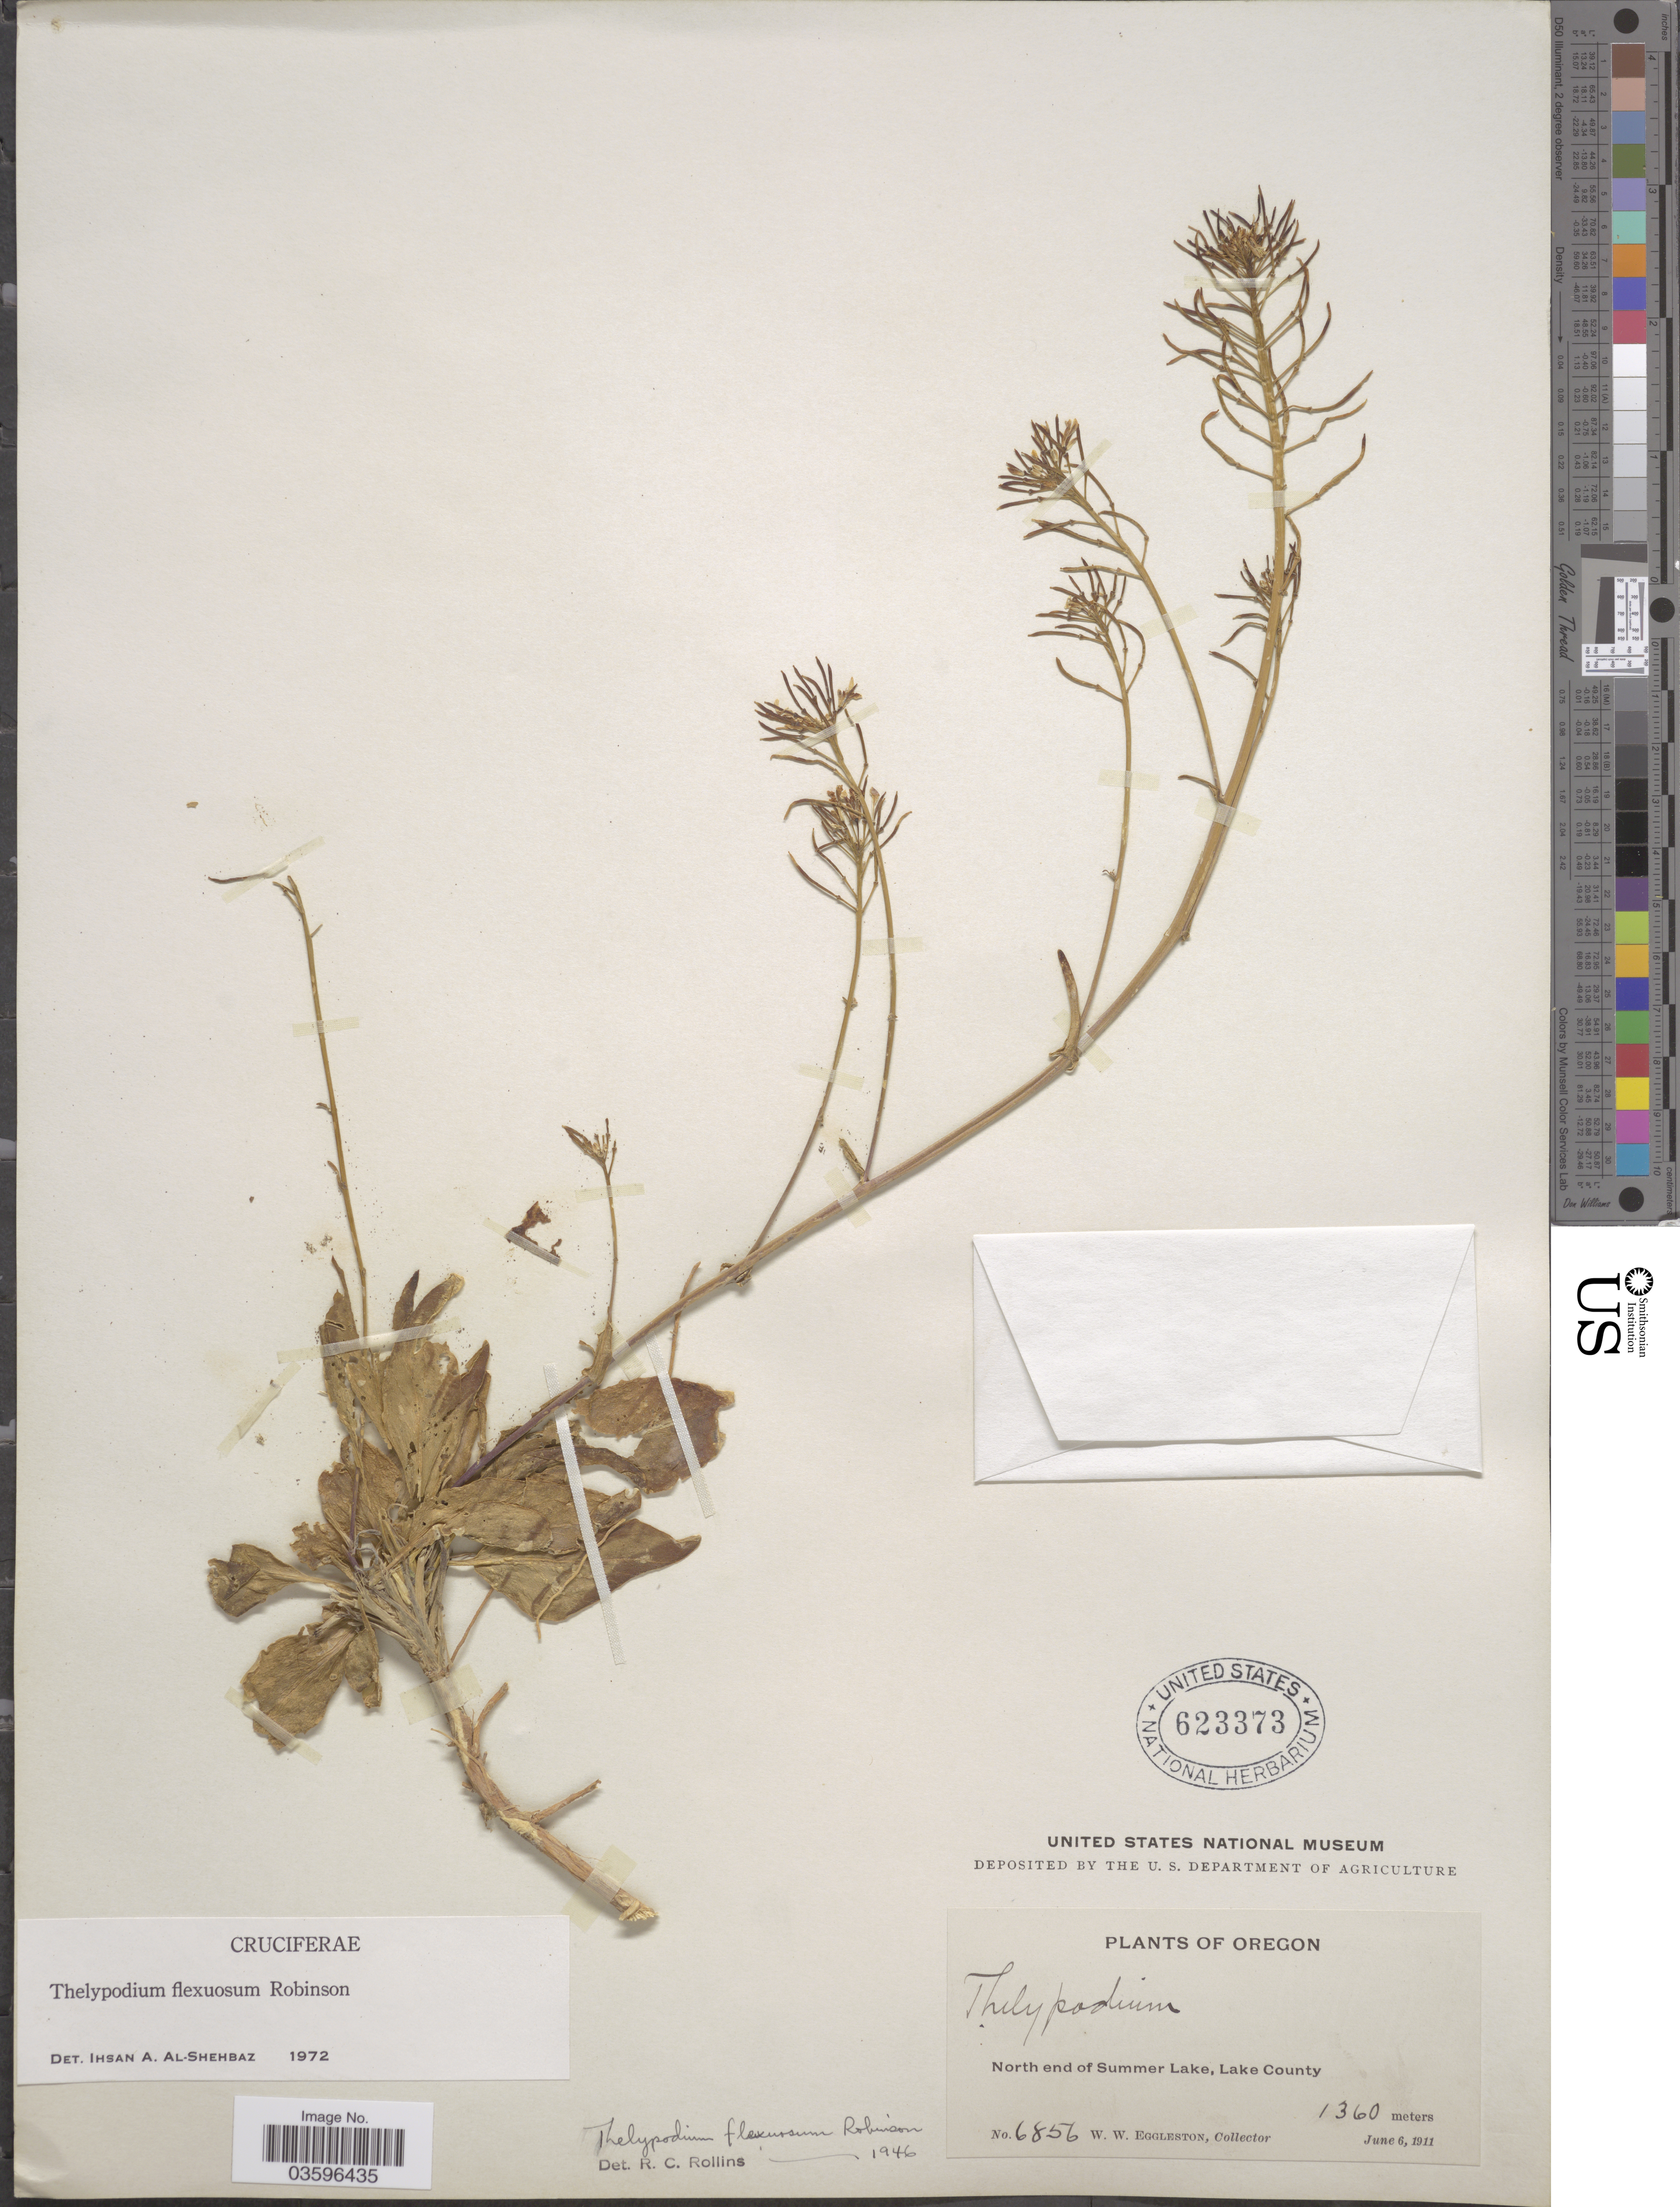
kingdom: Plantae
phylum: Tracheophyta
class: Magnoliopsida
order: Brassicales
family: Brassicaceae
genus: Thelypodium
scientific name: Thelypodium flexuosum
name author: B.L. Rob.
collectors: W. W. Eggleston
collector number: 6856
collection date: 1911-06-06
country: United States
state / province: Oregon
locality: North end of Summer Lake, Lake County.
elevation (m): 1360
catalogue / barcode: US 623373